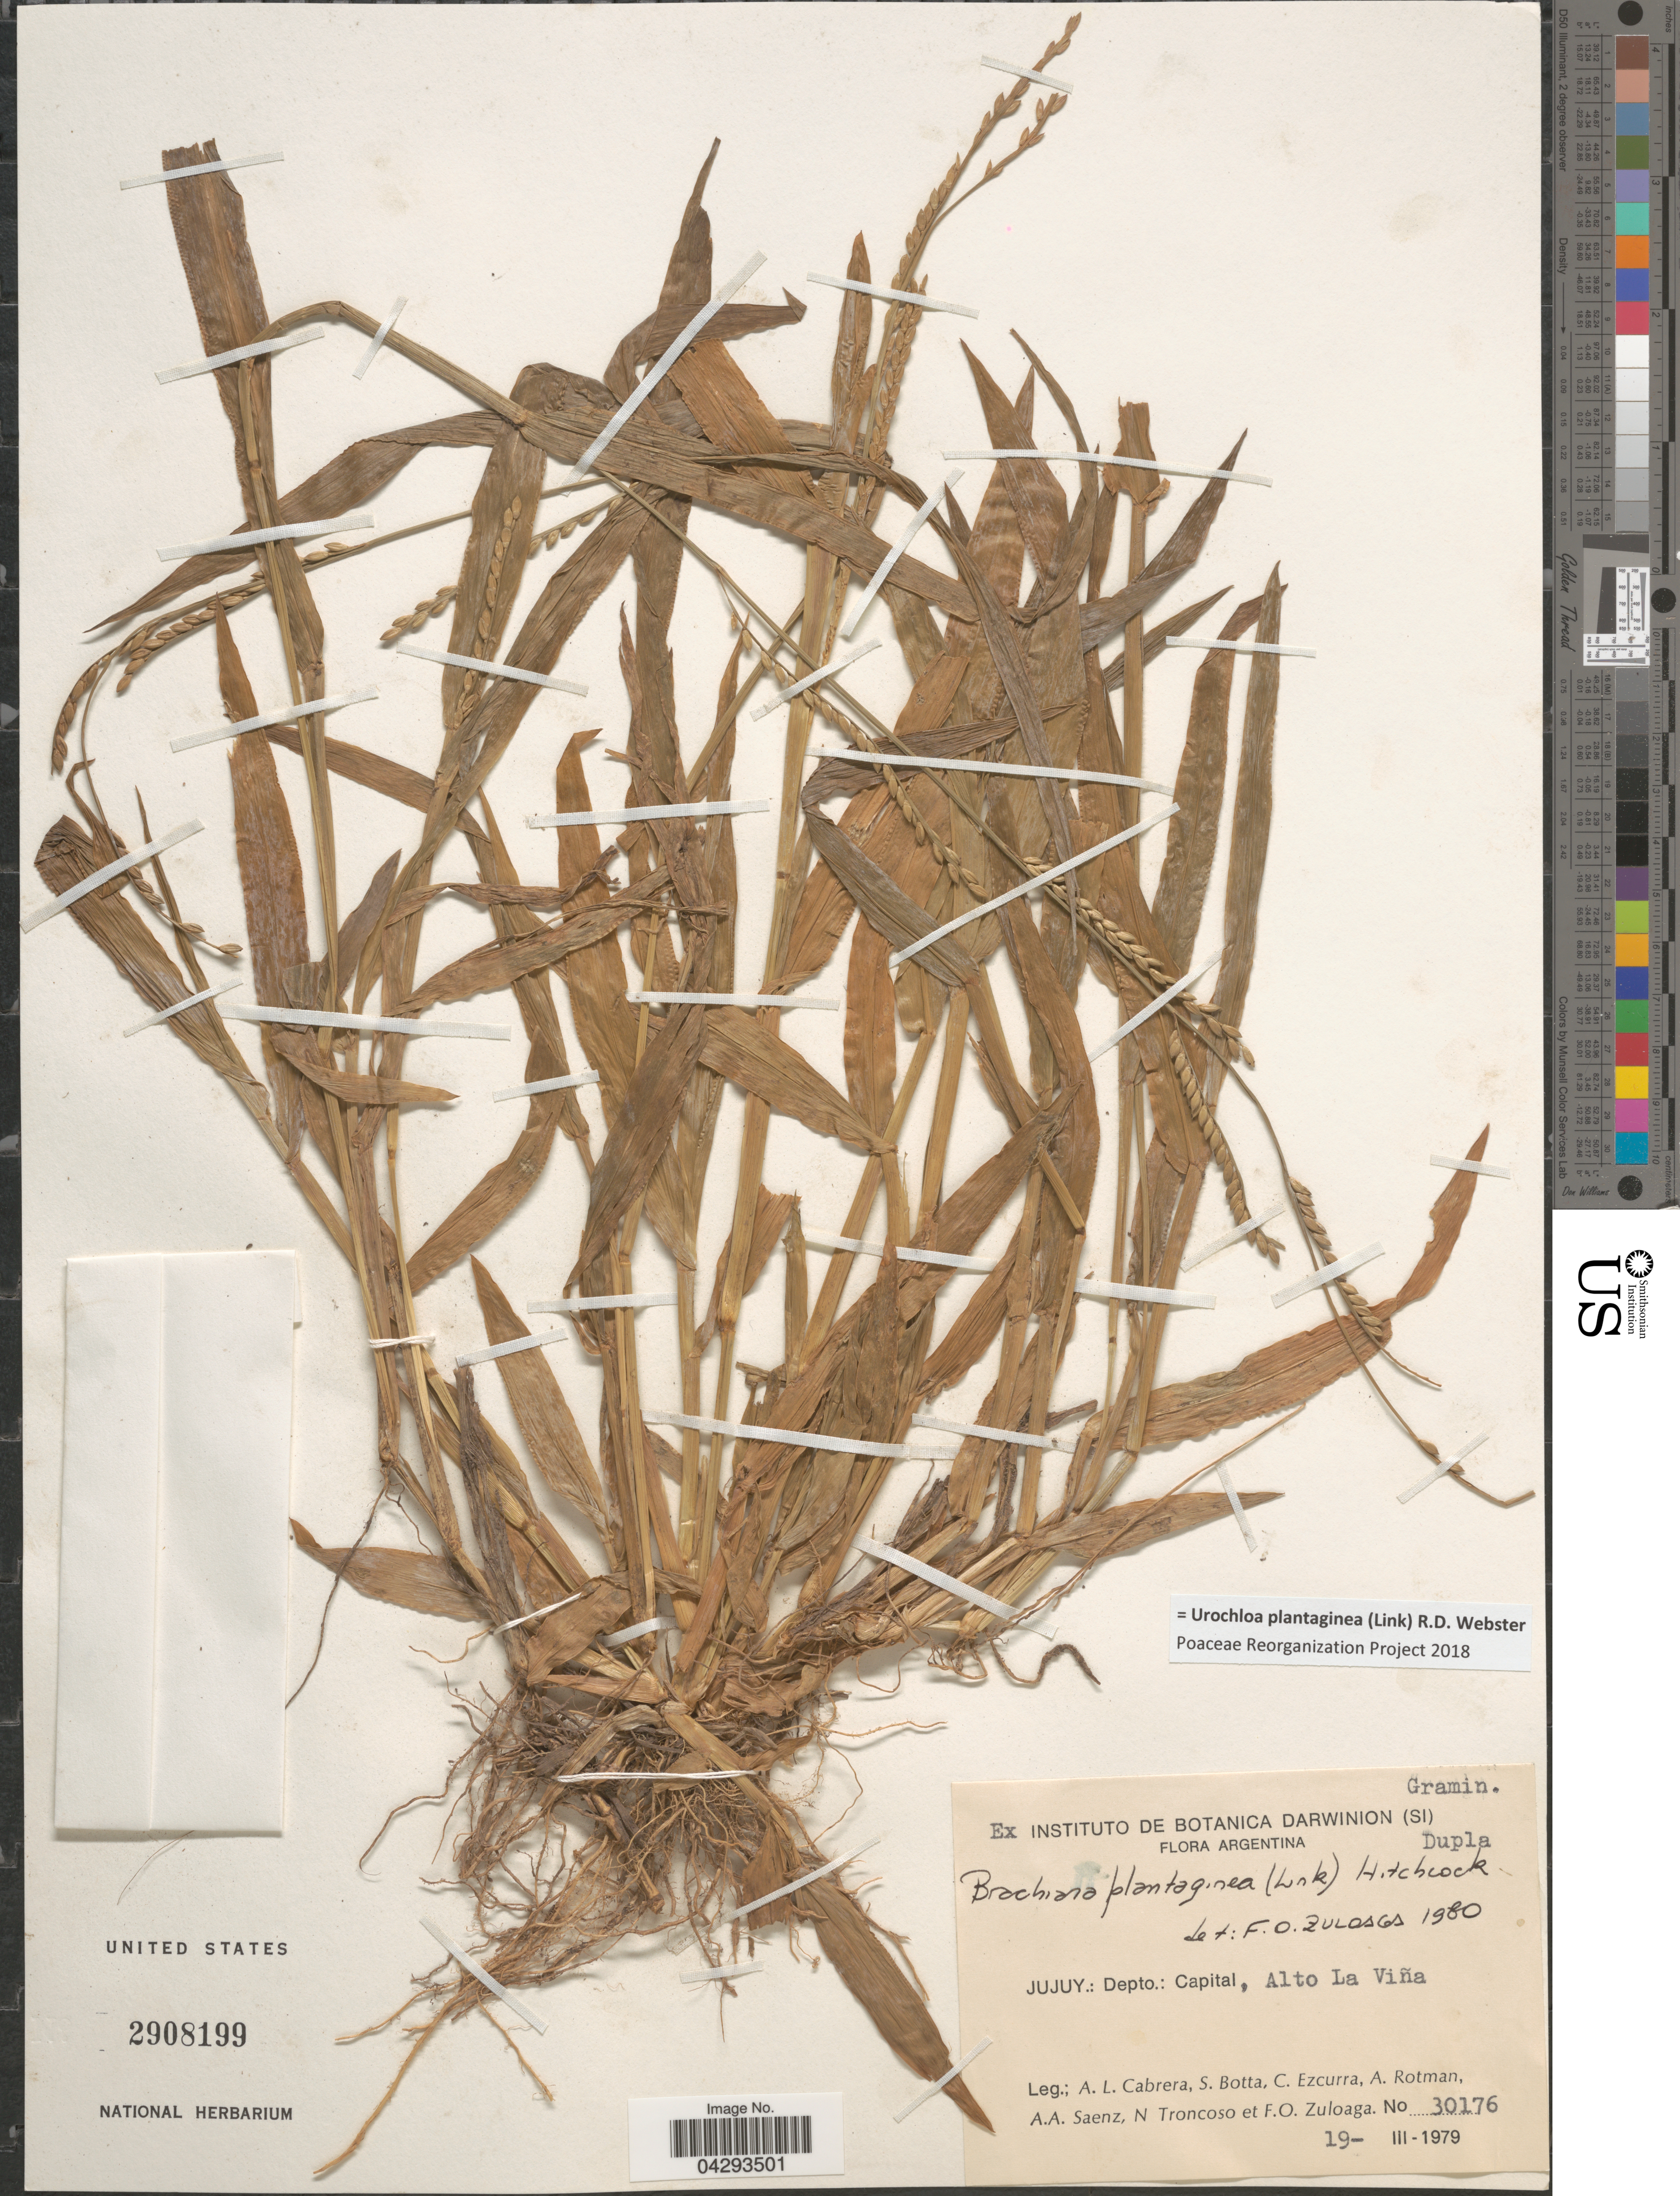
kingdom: Plantae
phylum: Tracheophyta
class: Liliopsida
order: Poales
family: Poaceae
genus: Urochloa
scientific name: Urochloa plantaginea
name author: (Link) R.D. Webster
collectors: A. L. Cabrera, S. Botta, C. Ezcurra, A. D. Rotman & et al.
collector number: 30176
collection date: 1979-03-19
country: Argentina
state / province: Jujuy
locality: Depto.: Capital, Alto La Viña.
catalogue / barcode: US 2908199